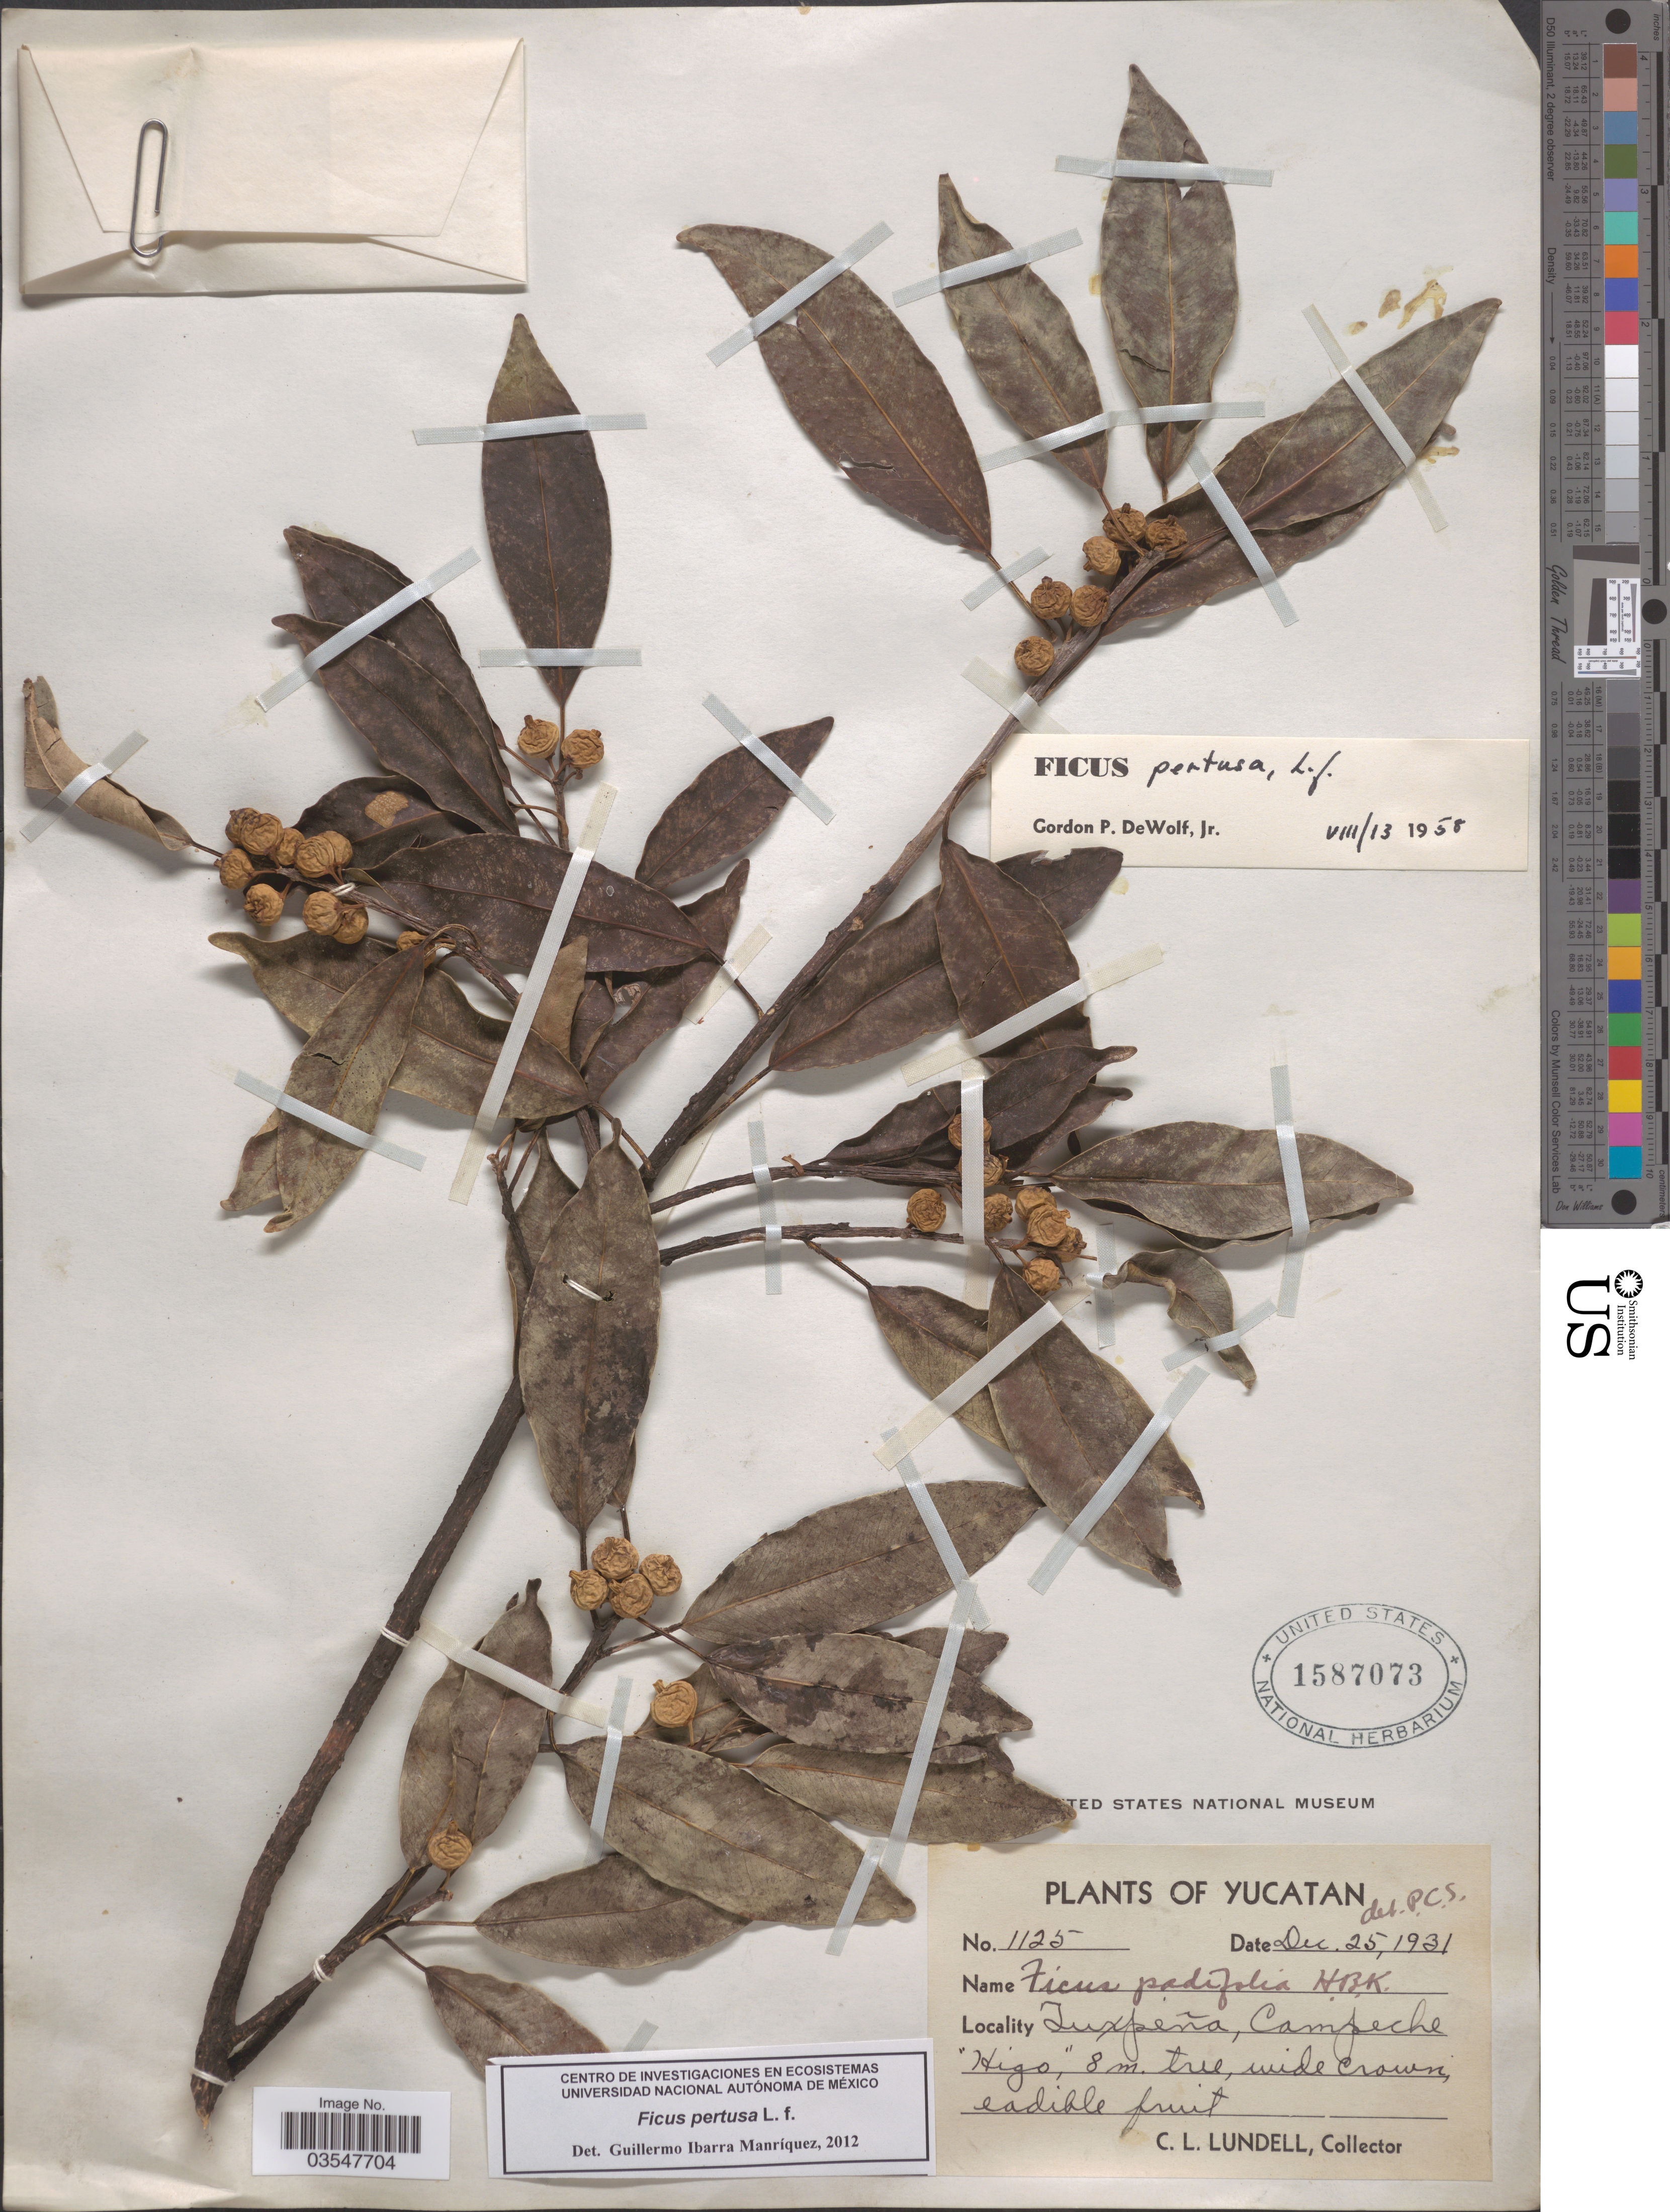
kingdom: Plantae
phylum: Tracheophyta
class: Magnoliopsida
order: Rosales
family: Moraceae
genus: Ficus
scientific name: Ficus padifolia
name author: Kunth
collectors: C. L. Lundell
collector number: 1125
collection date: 1931-12-25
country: Mexico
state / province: Campeche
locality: Tuxpeña, Campeche.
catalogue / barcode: US 1587073